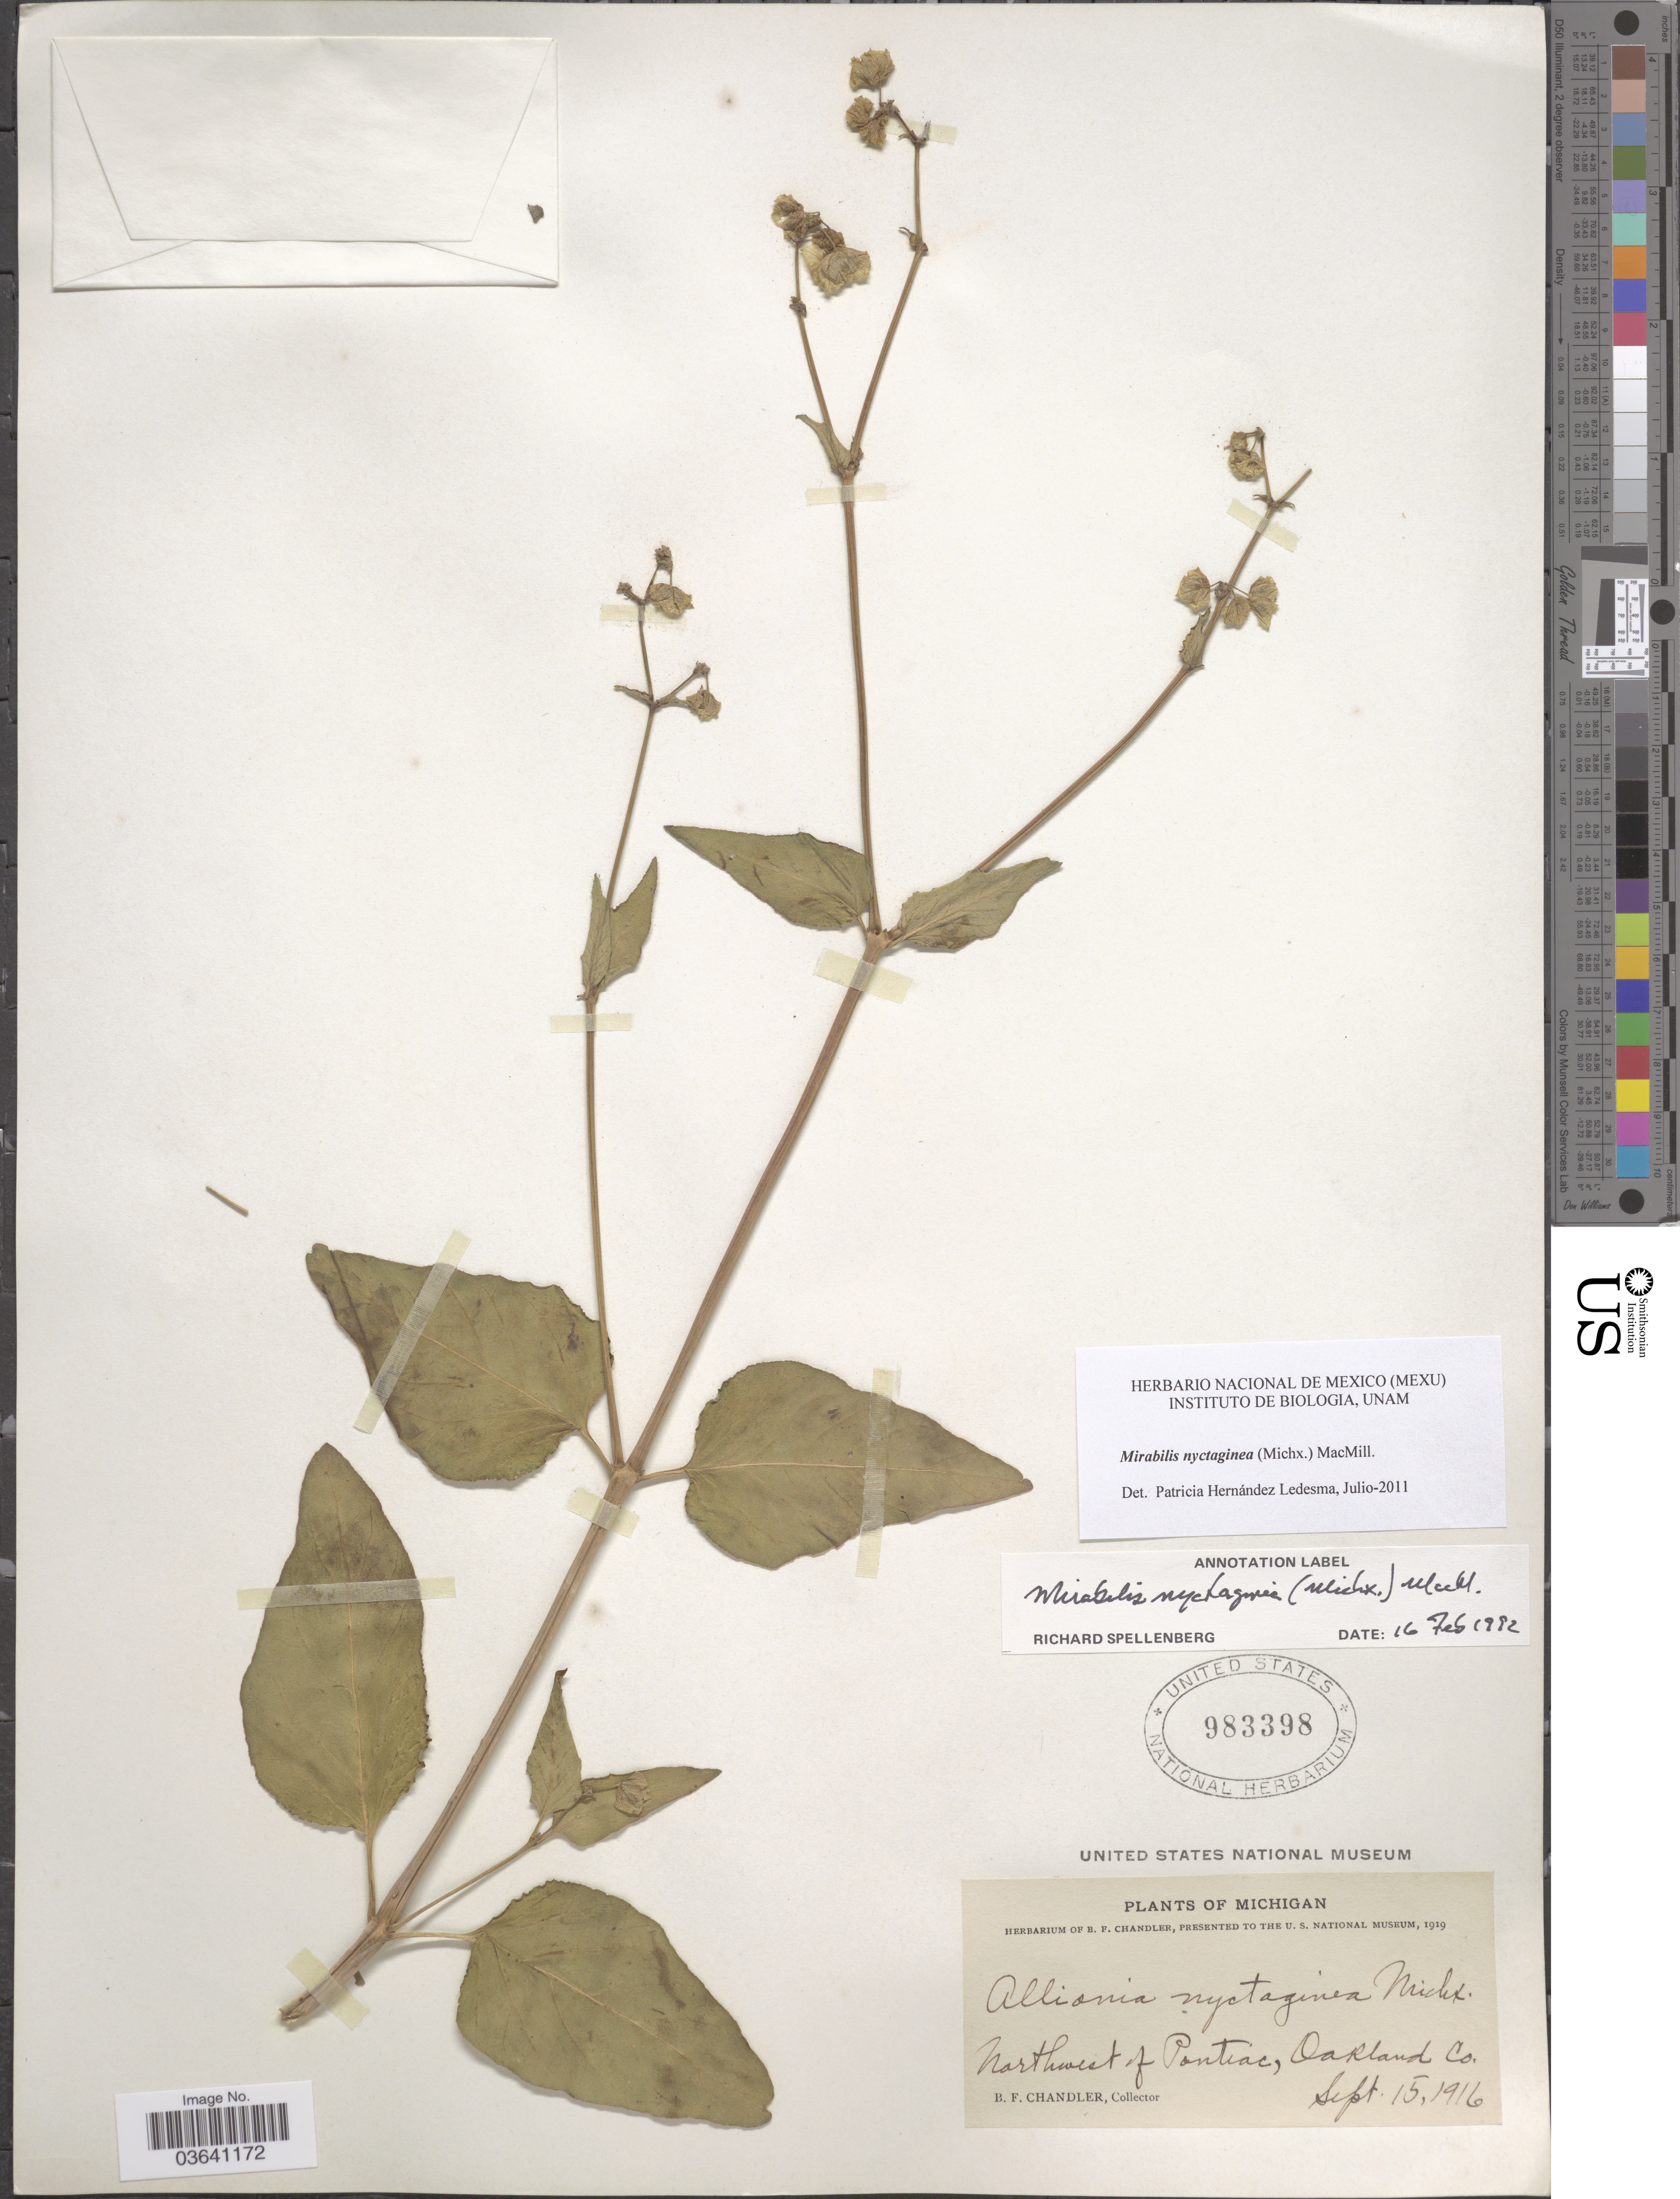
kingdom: Plantae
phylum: Tracheophyta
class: Magnoliopsida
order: Caryophyllales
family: Nyctaginaceae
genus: Mirabilis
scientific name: Mirabilis nyctaginea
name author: (Michx.) MacMill.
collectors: B. F. Chandler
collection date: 1916-09-15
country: United States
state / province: Michigan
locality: Northwest of Pontiac, Oakland Co.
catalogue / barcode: US 983398